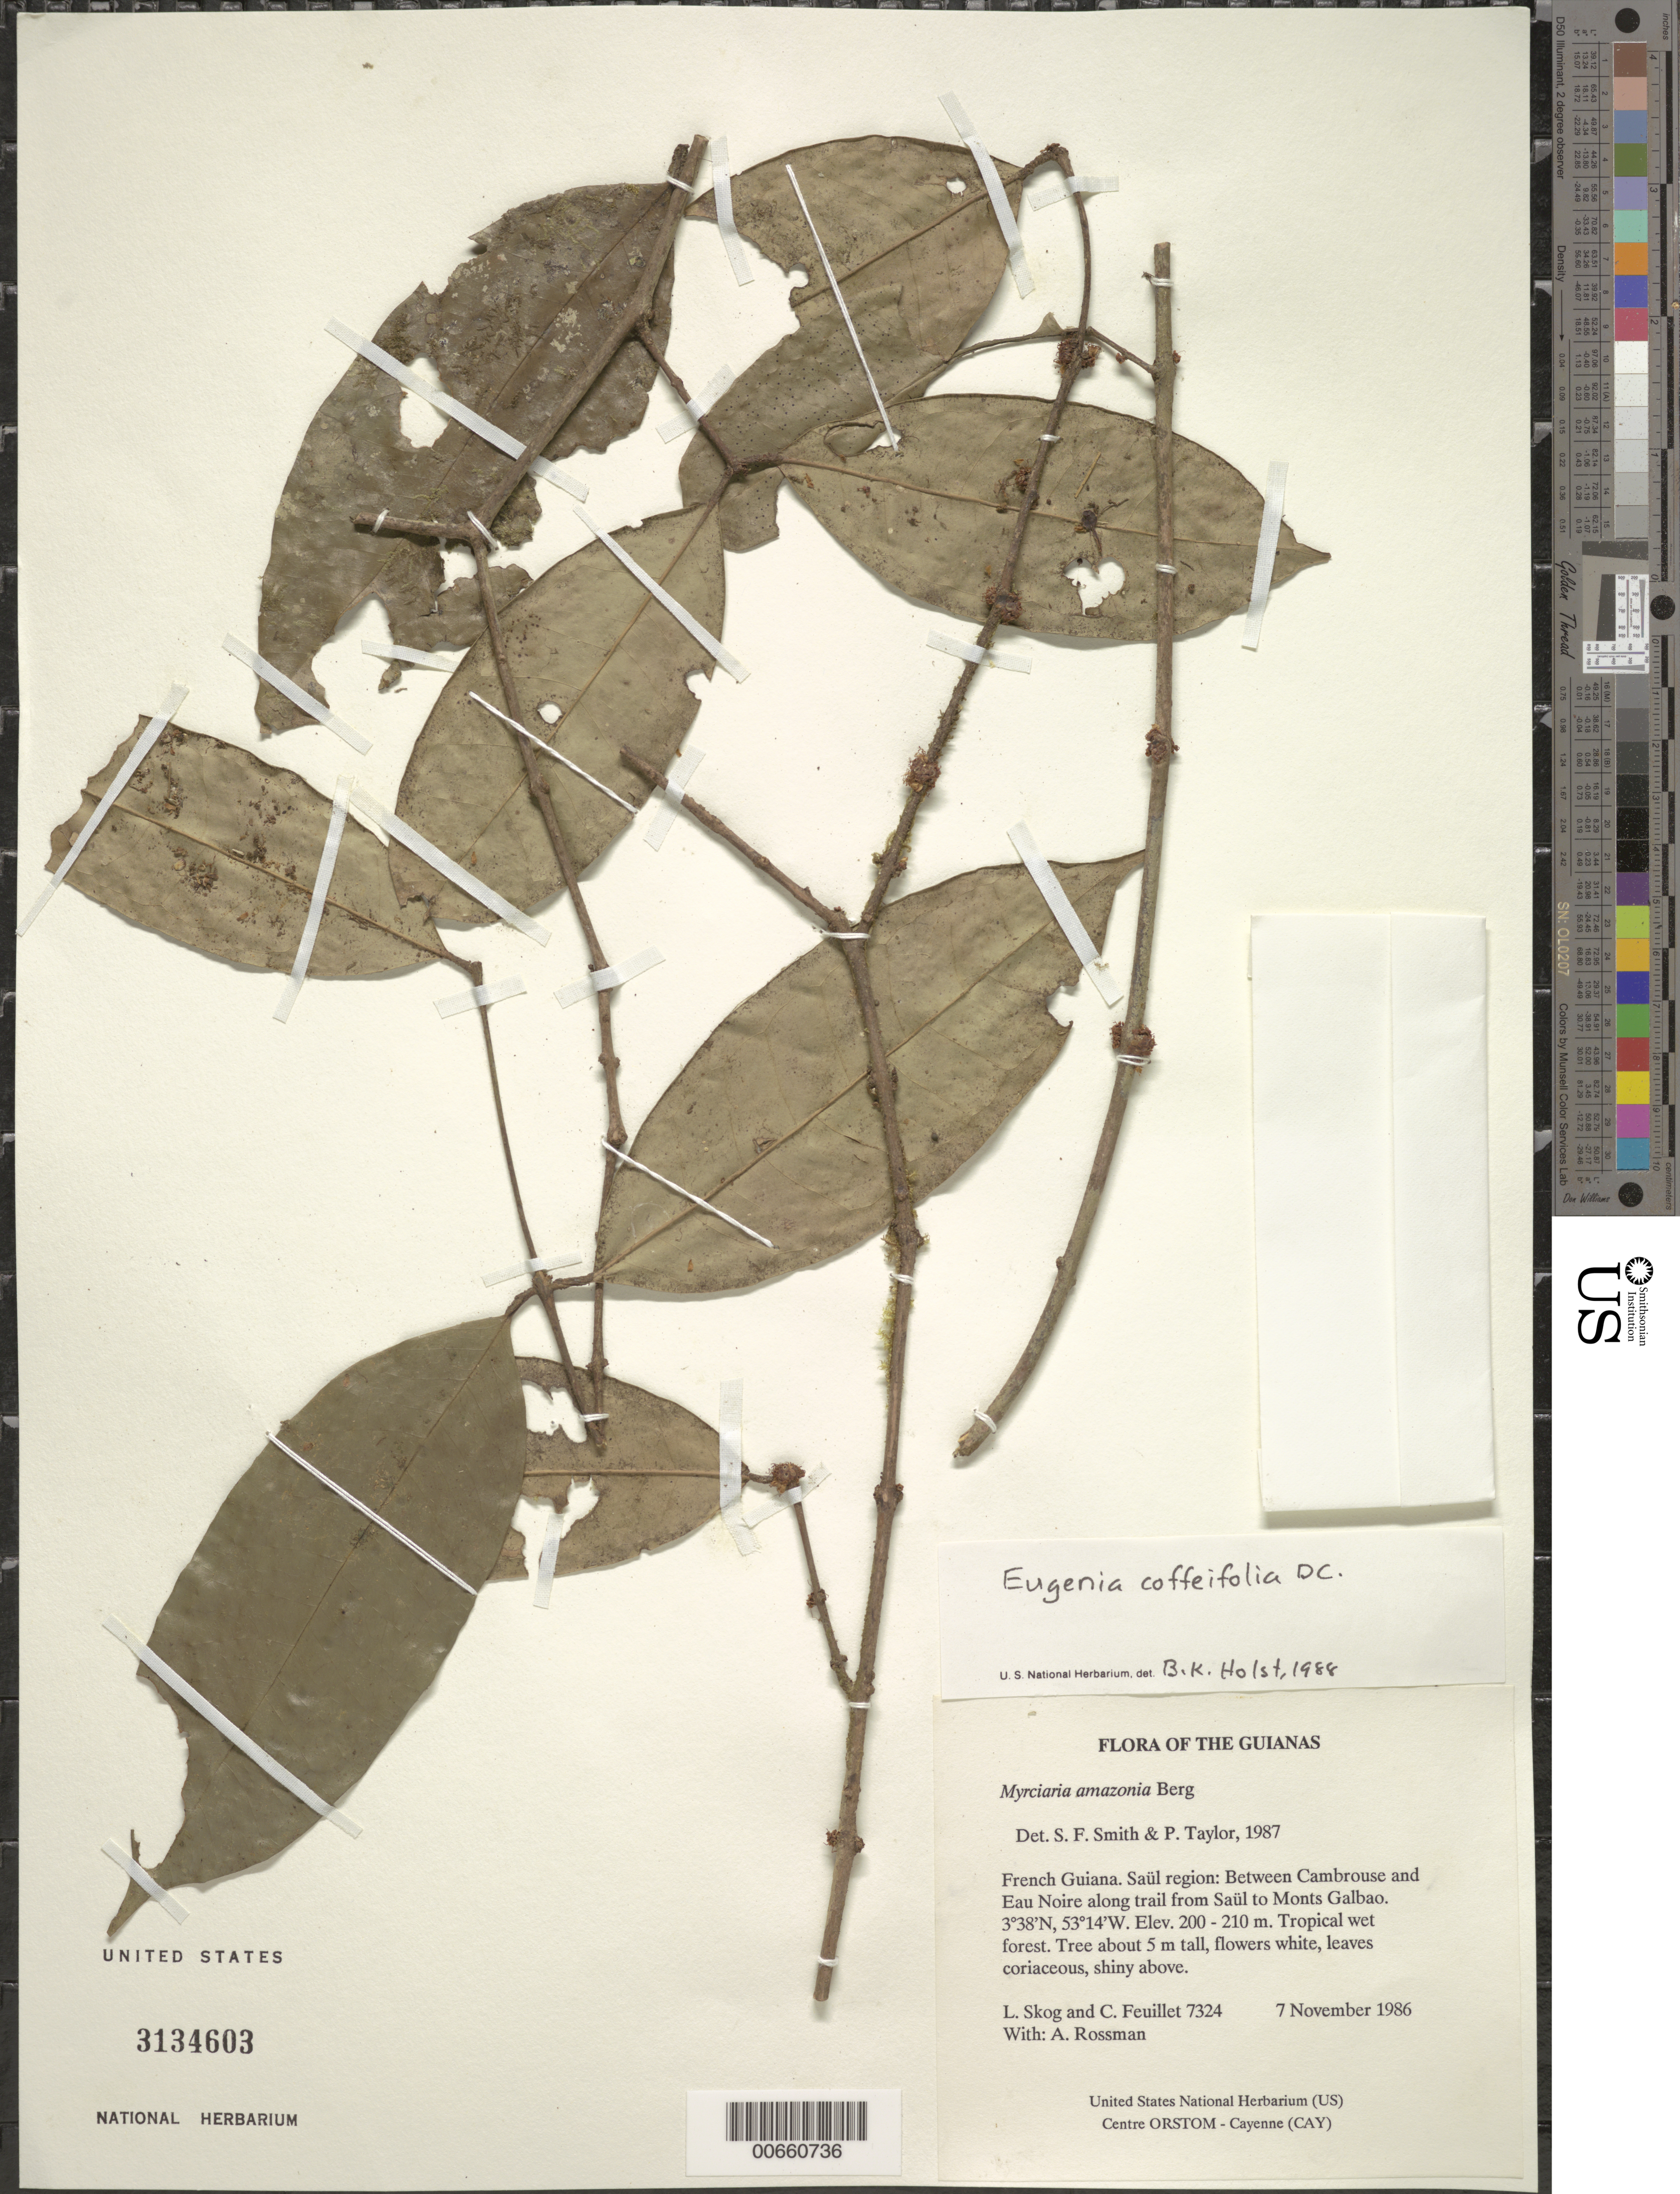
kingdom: Plantae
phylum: Tracheophyta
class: Magnoliopsida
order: Myrtales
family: Myrtaceae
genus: Eugenia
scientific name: Eugenia sinemariensis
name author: Aubl.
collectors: L. E. Skog, C. Feuillet & A. Rossman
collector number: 7324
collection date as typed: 7 November 1986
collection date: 1986-11-07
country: French Guiana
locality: Between Cambrouse and Eau Noire along trail from Saül to Monts Galbao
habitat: Tropical wet forest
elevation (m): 200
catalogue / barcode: US 3134603